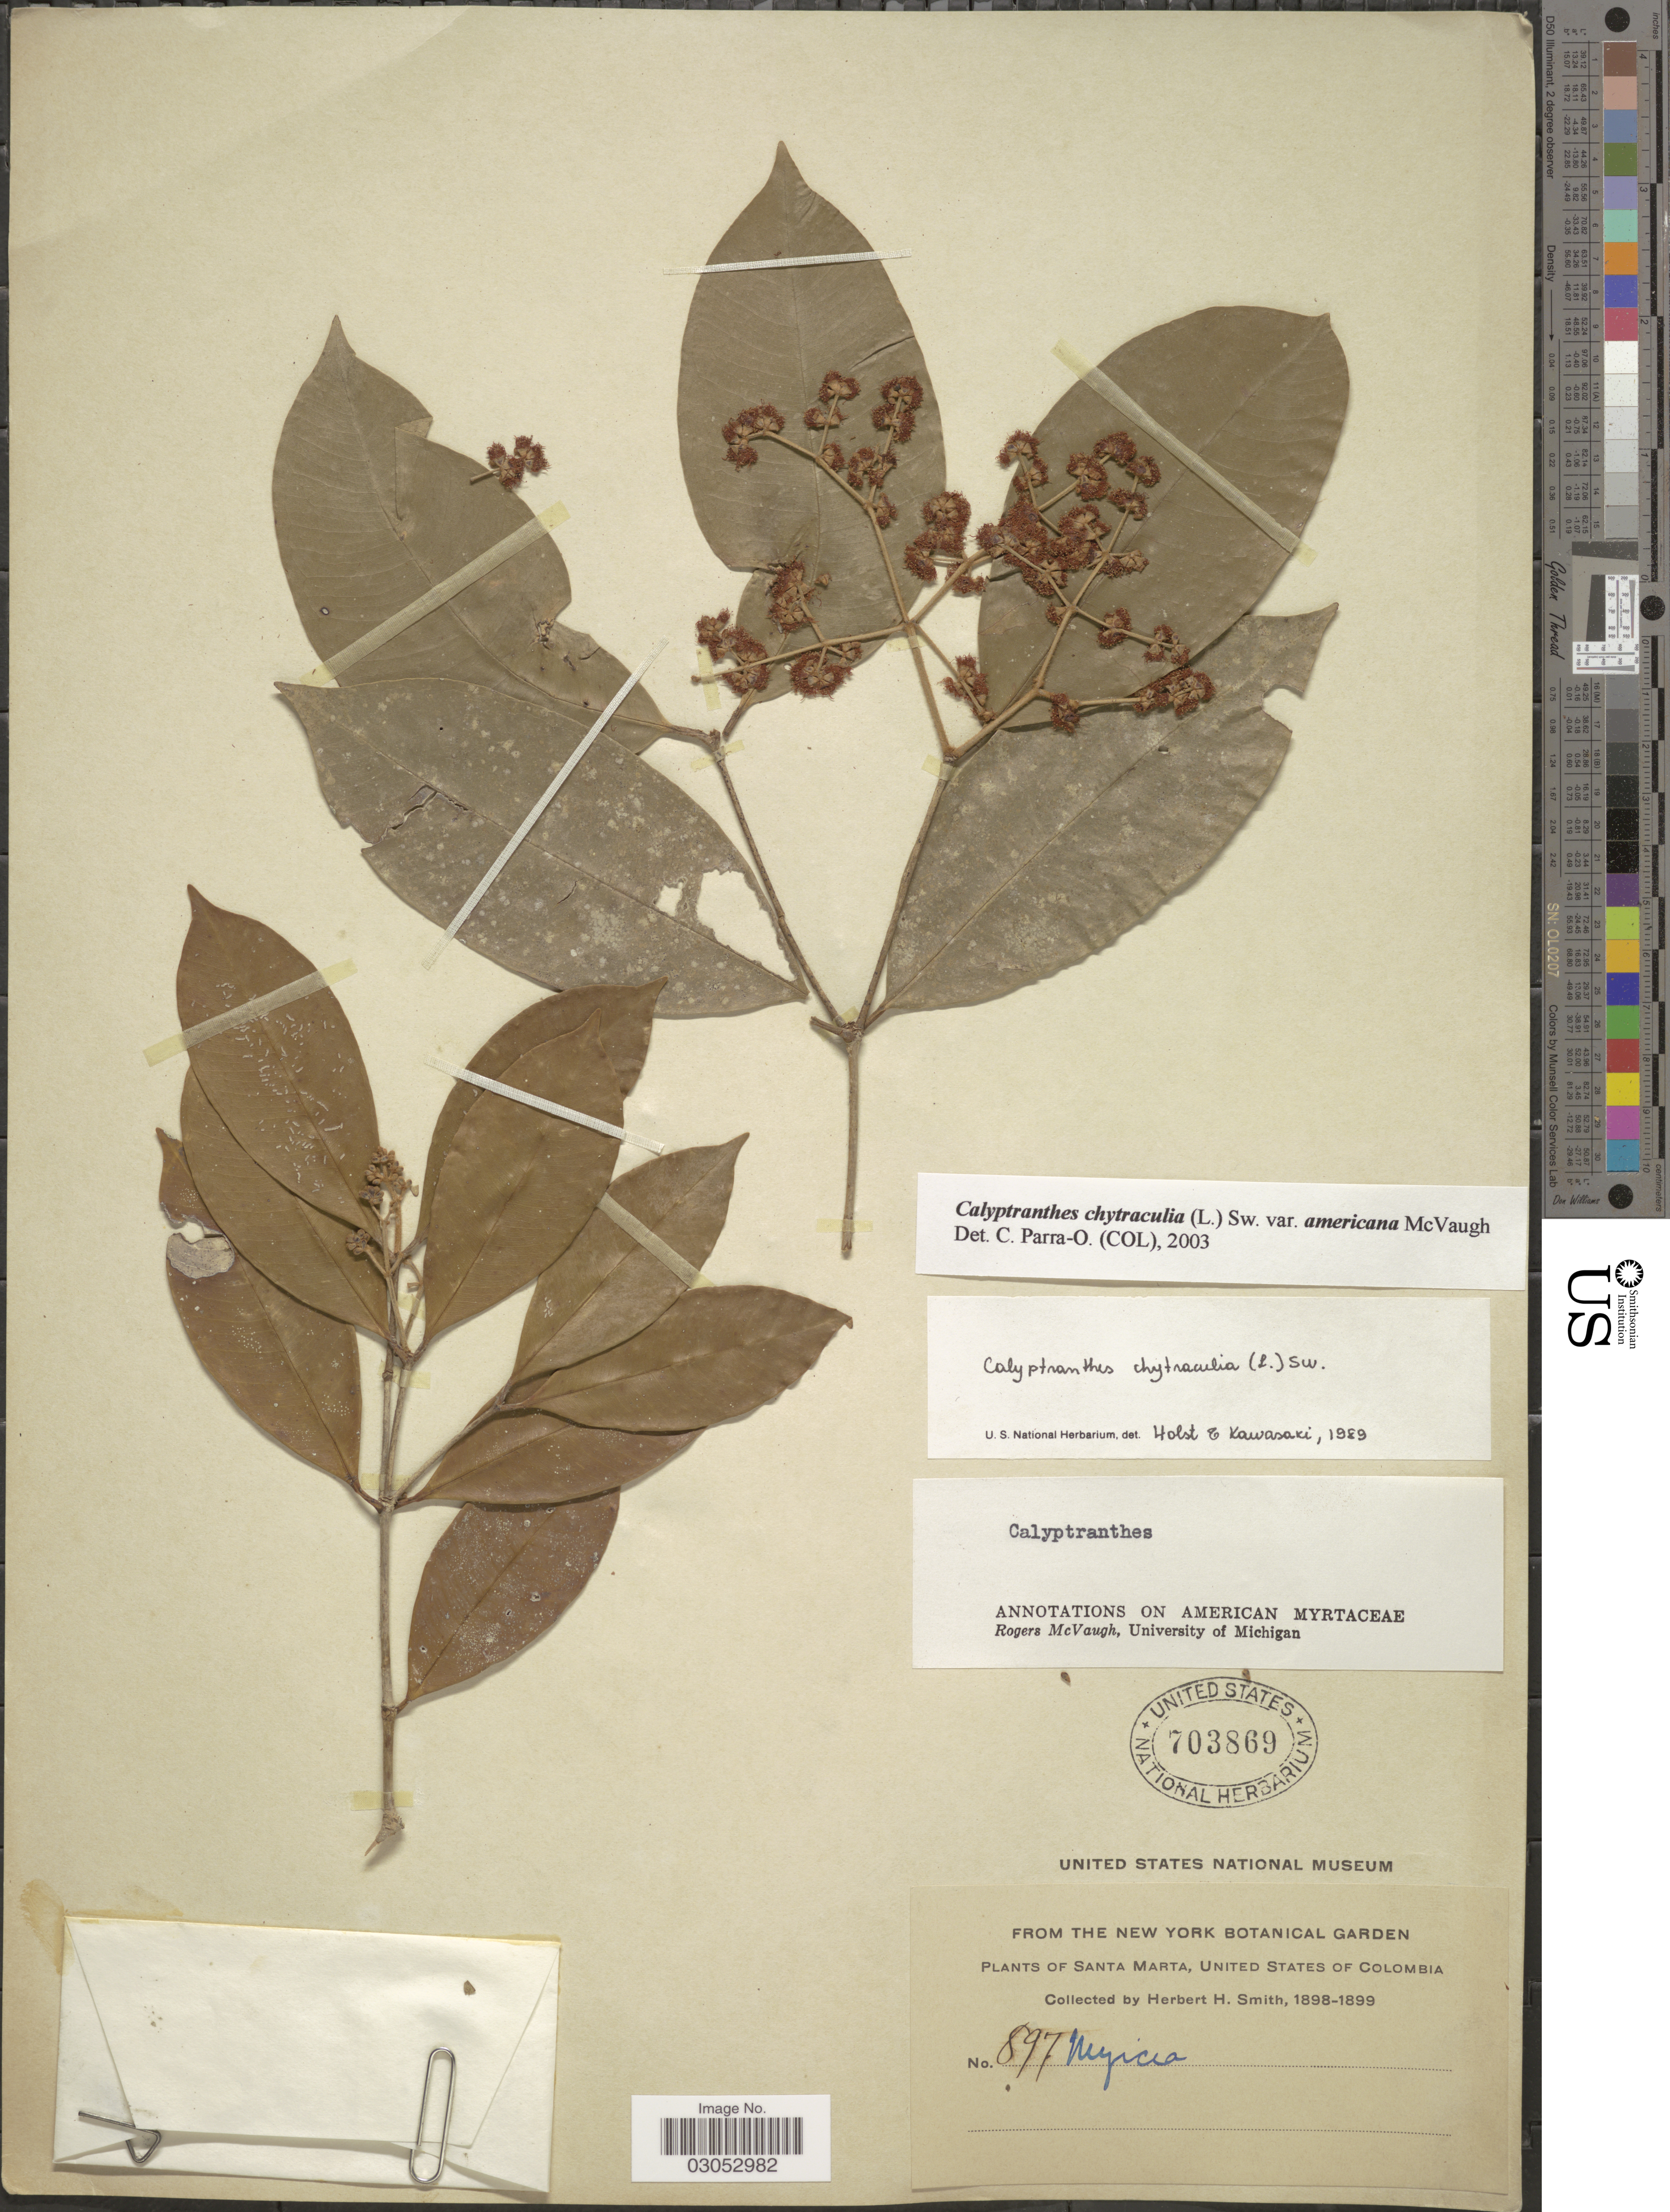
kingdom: Plantae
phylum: Tracheophyta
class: Magnoliopsida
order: Myrtales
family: Myrtaceae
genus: Myrcia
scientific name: Myrcia pendens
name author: A.R. Lourenço & Sánchez-Cháv.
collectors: Herbert H. Smith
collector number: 897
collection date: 1898/1899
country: Colombia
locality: Santa Marta, United States of Colombia.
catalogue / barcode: US 703869